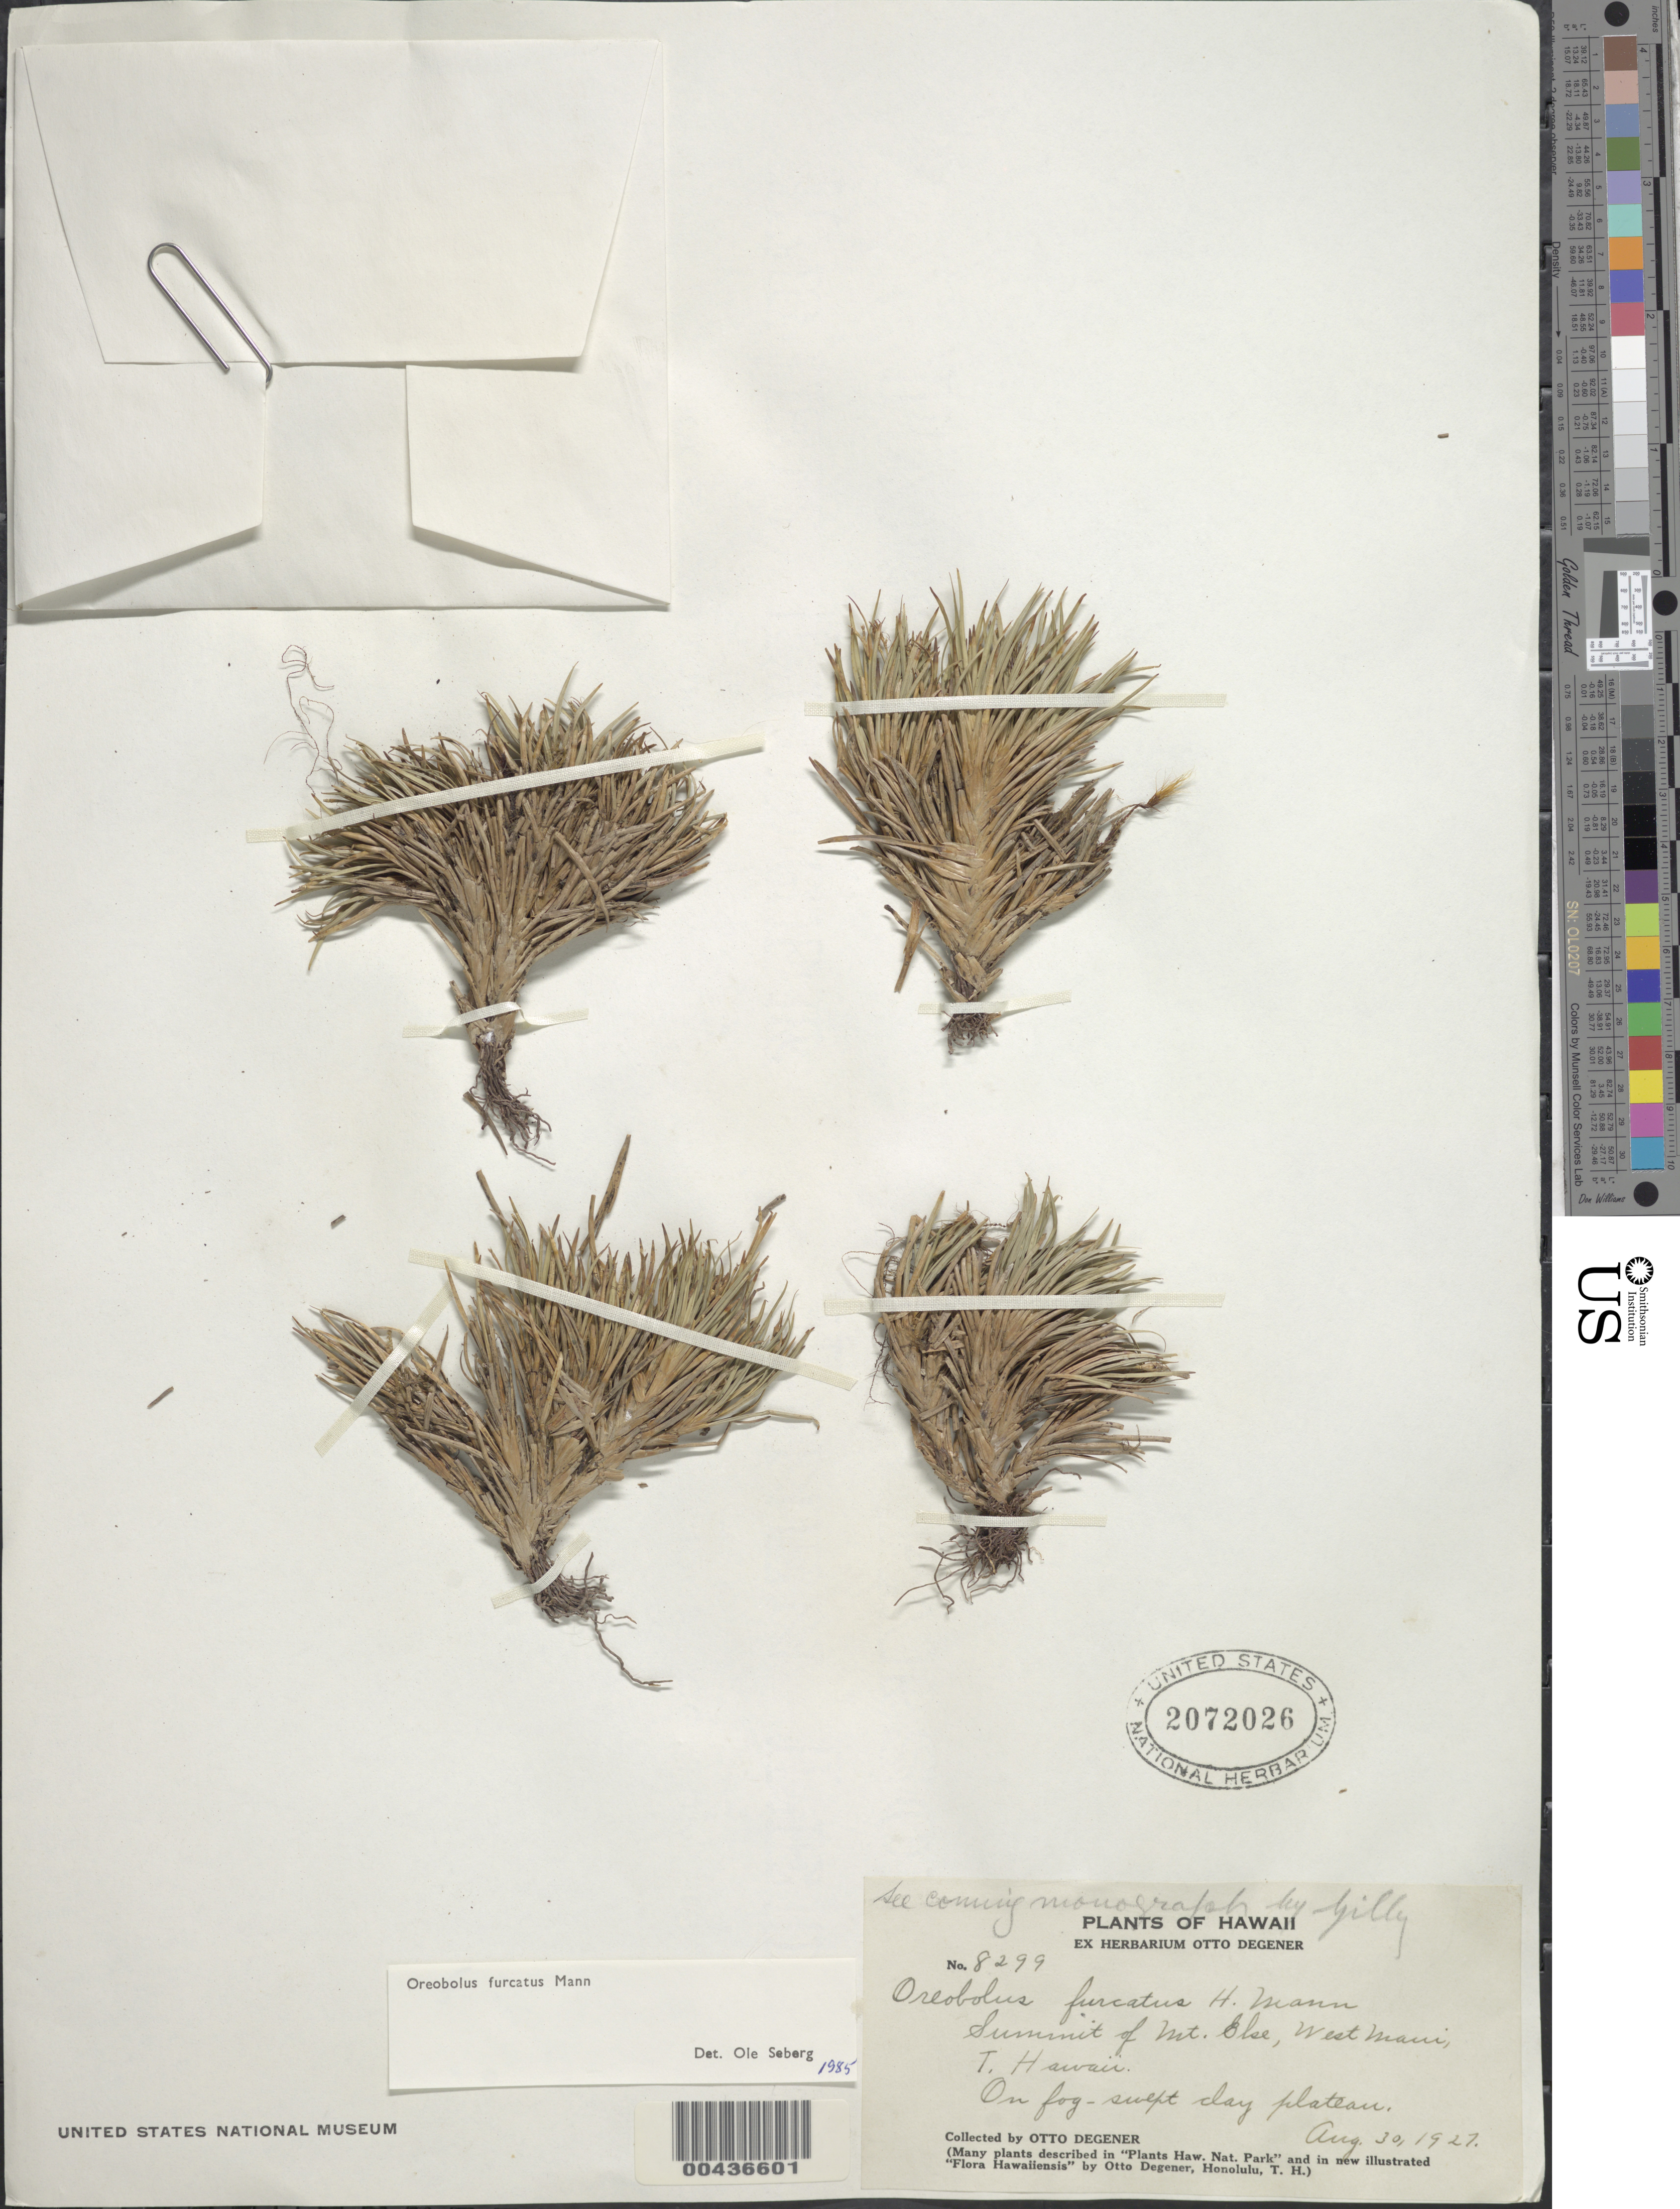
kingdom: Plantae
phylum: Tracheophyta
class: Liliopsida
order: Poales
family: Cyperaceae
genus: Oreobolus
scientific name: Oreobolus furcatus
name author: H. Mann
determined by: Seberg, O.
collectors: O. Degener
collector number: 8299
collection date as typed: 30 Aug 1927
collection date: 1927-08-30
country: United States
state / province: Hawaii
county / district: Maui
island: Maui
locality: Summit of Mount Eke, W Maui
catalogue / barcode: US 2072026